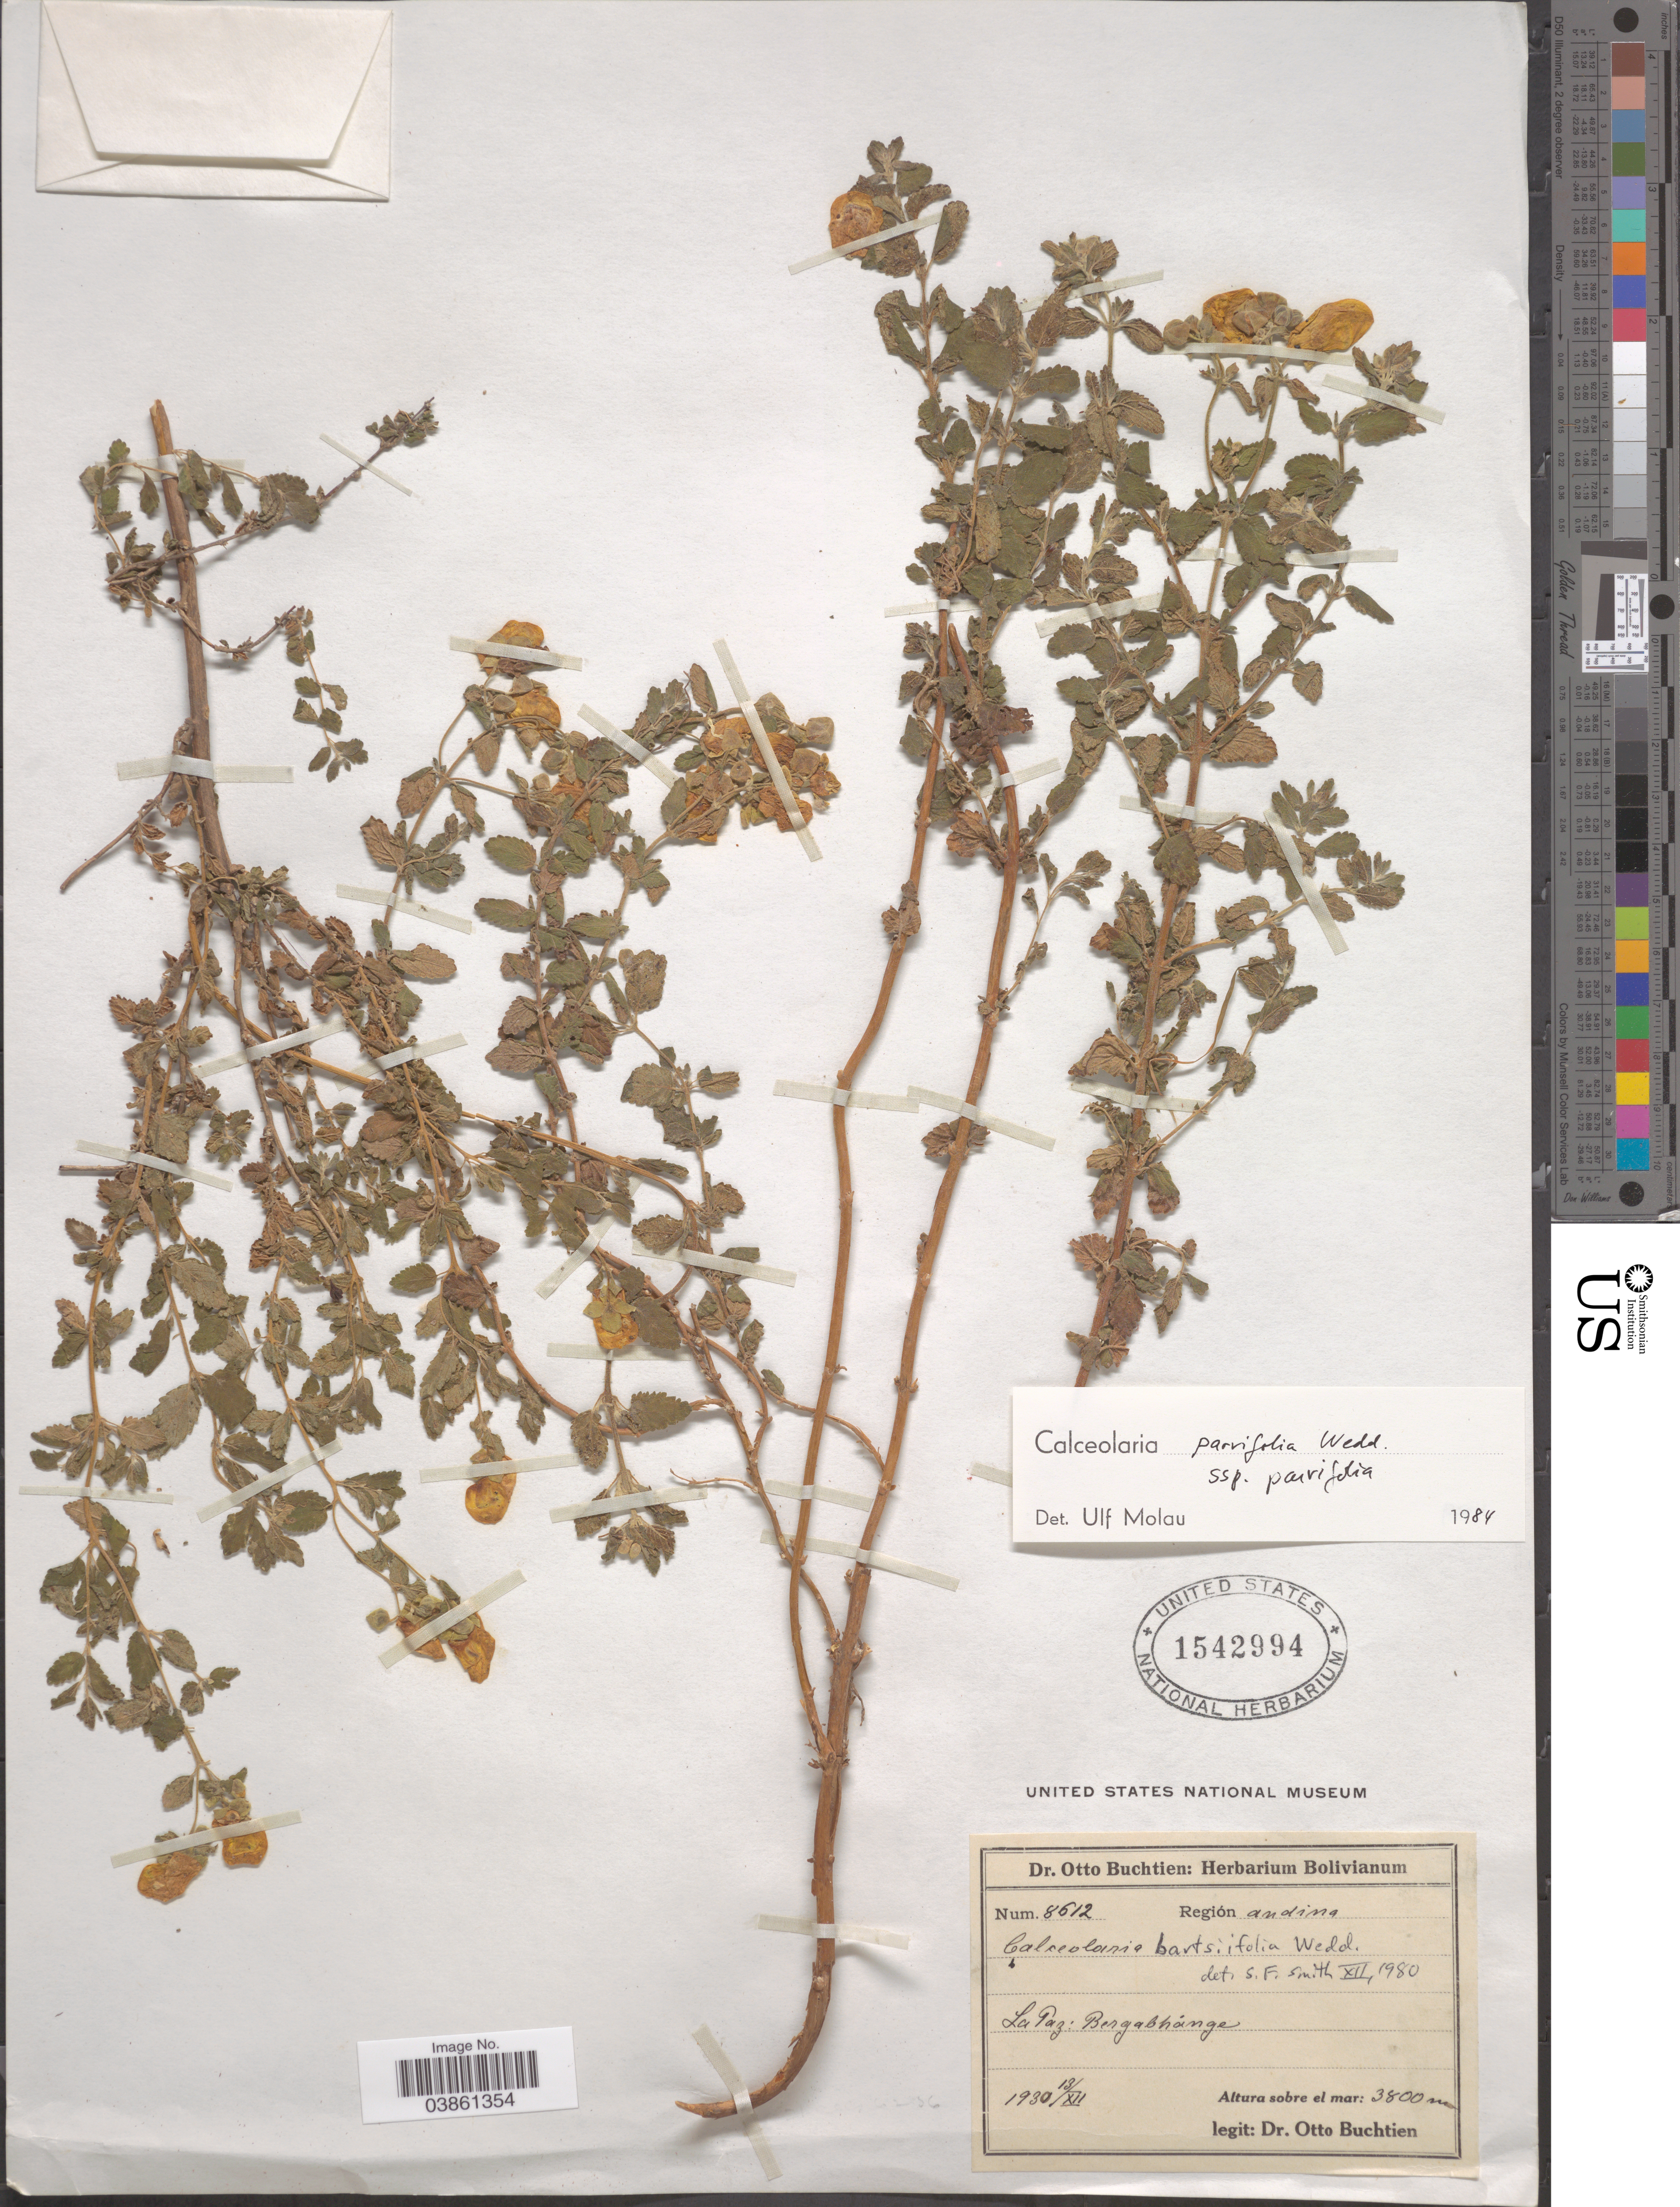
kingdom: Plantae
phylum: Tracheophyta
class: Magnoliopsida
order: Lamiales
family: Calceolariaceae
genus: Calceolaria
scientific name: Calceolaria parvifolia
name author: Wedd.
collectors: O. Buchtien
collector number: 8612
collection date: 1930-12-13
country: Bolivia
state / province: La Paz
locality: Región andina. Bergabhánge.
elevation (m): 3800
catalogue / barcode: US 1542994